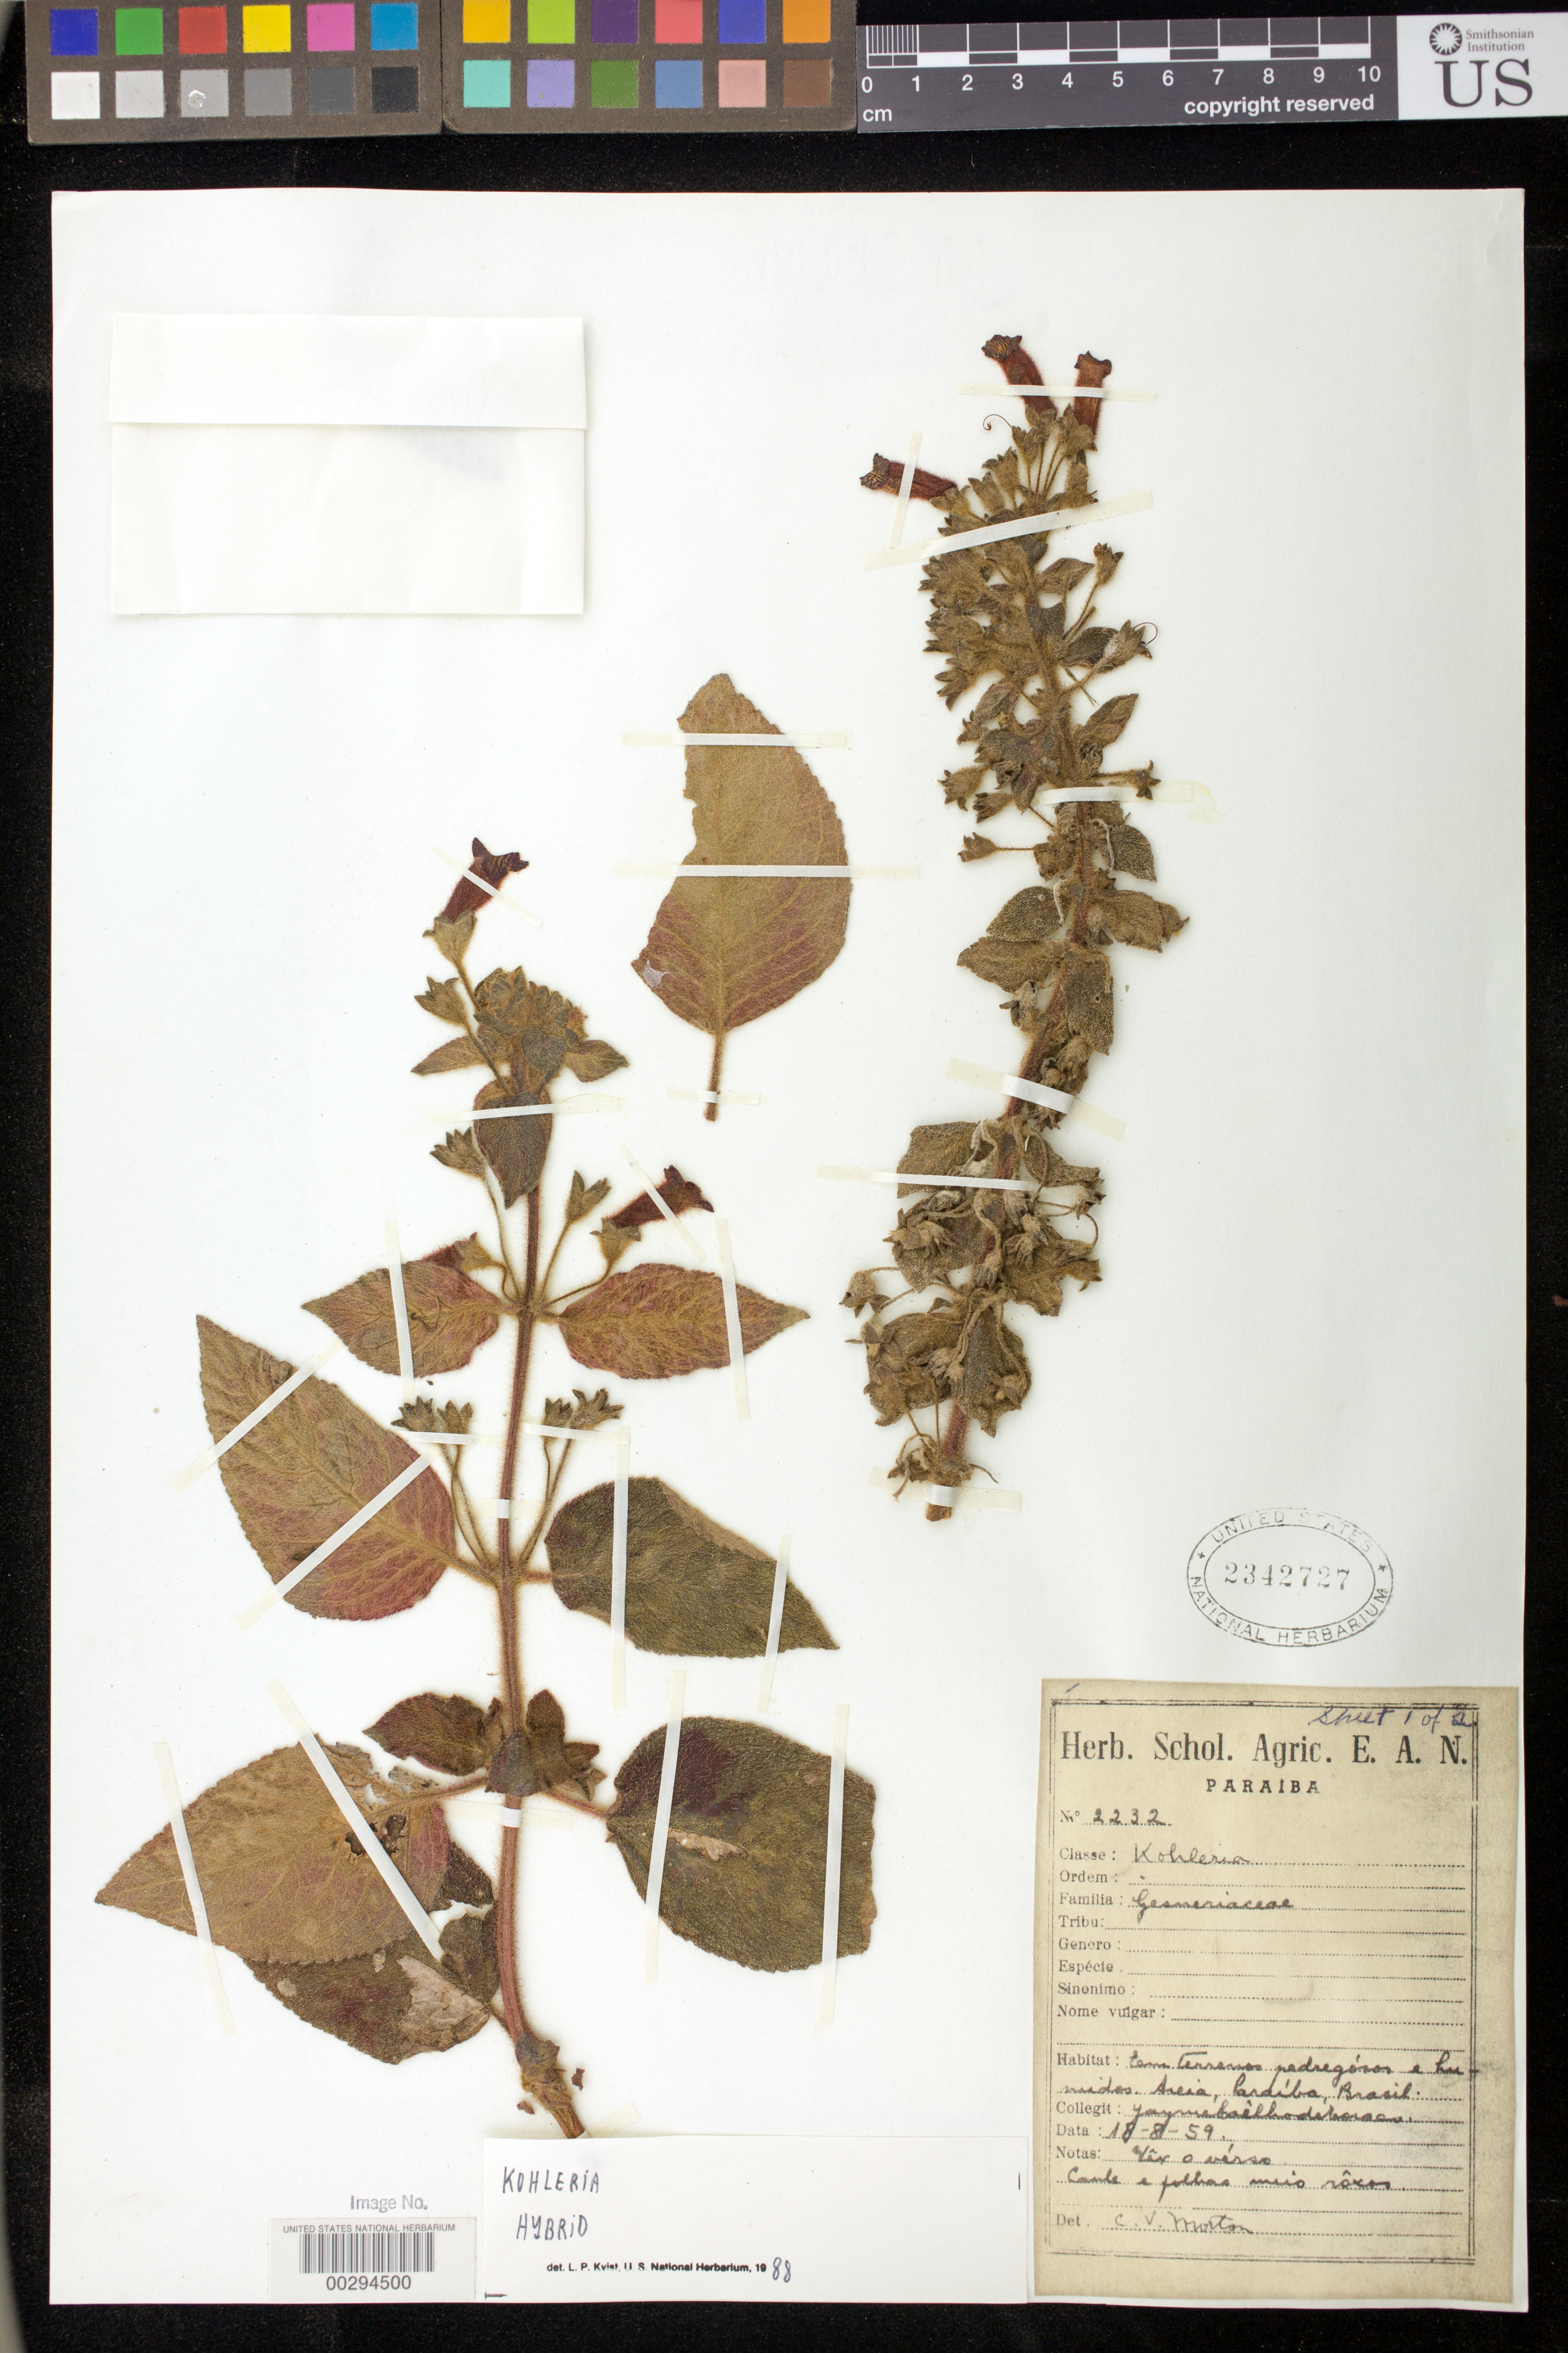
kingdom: Plantae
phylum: Tracheophyta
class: Magnoliopsida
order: Lamiales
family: Gesneriaceae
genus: Kohleria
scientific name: Kohleria hybrid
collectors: J. Moraes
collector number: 2232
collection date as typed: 18 Aug 1959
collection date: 1959-08-18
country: Brazil (?)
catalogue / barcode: US 2342727